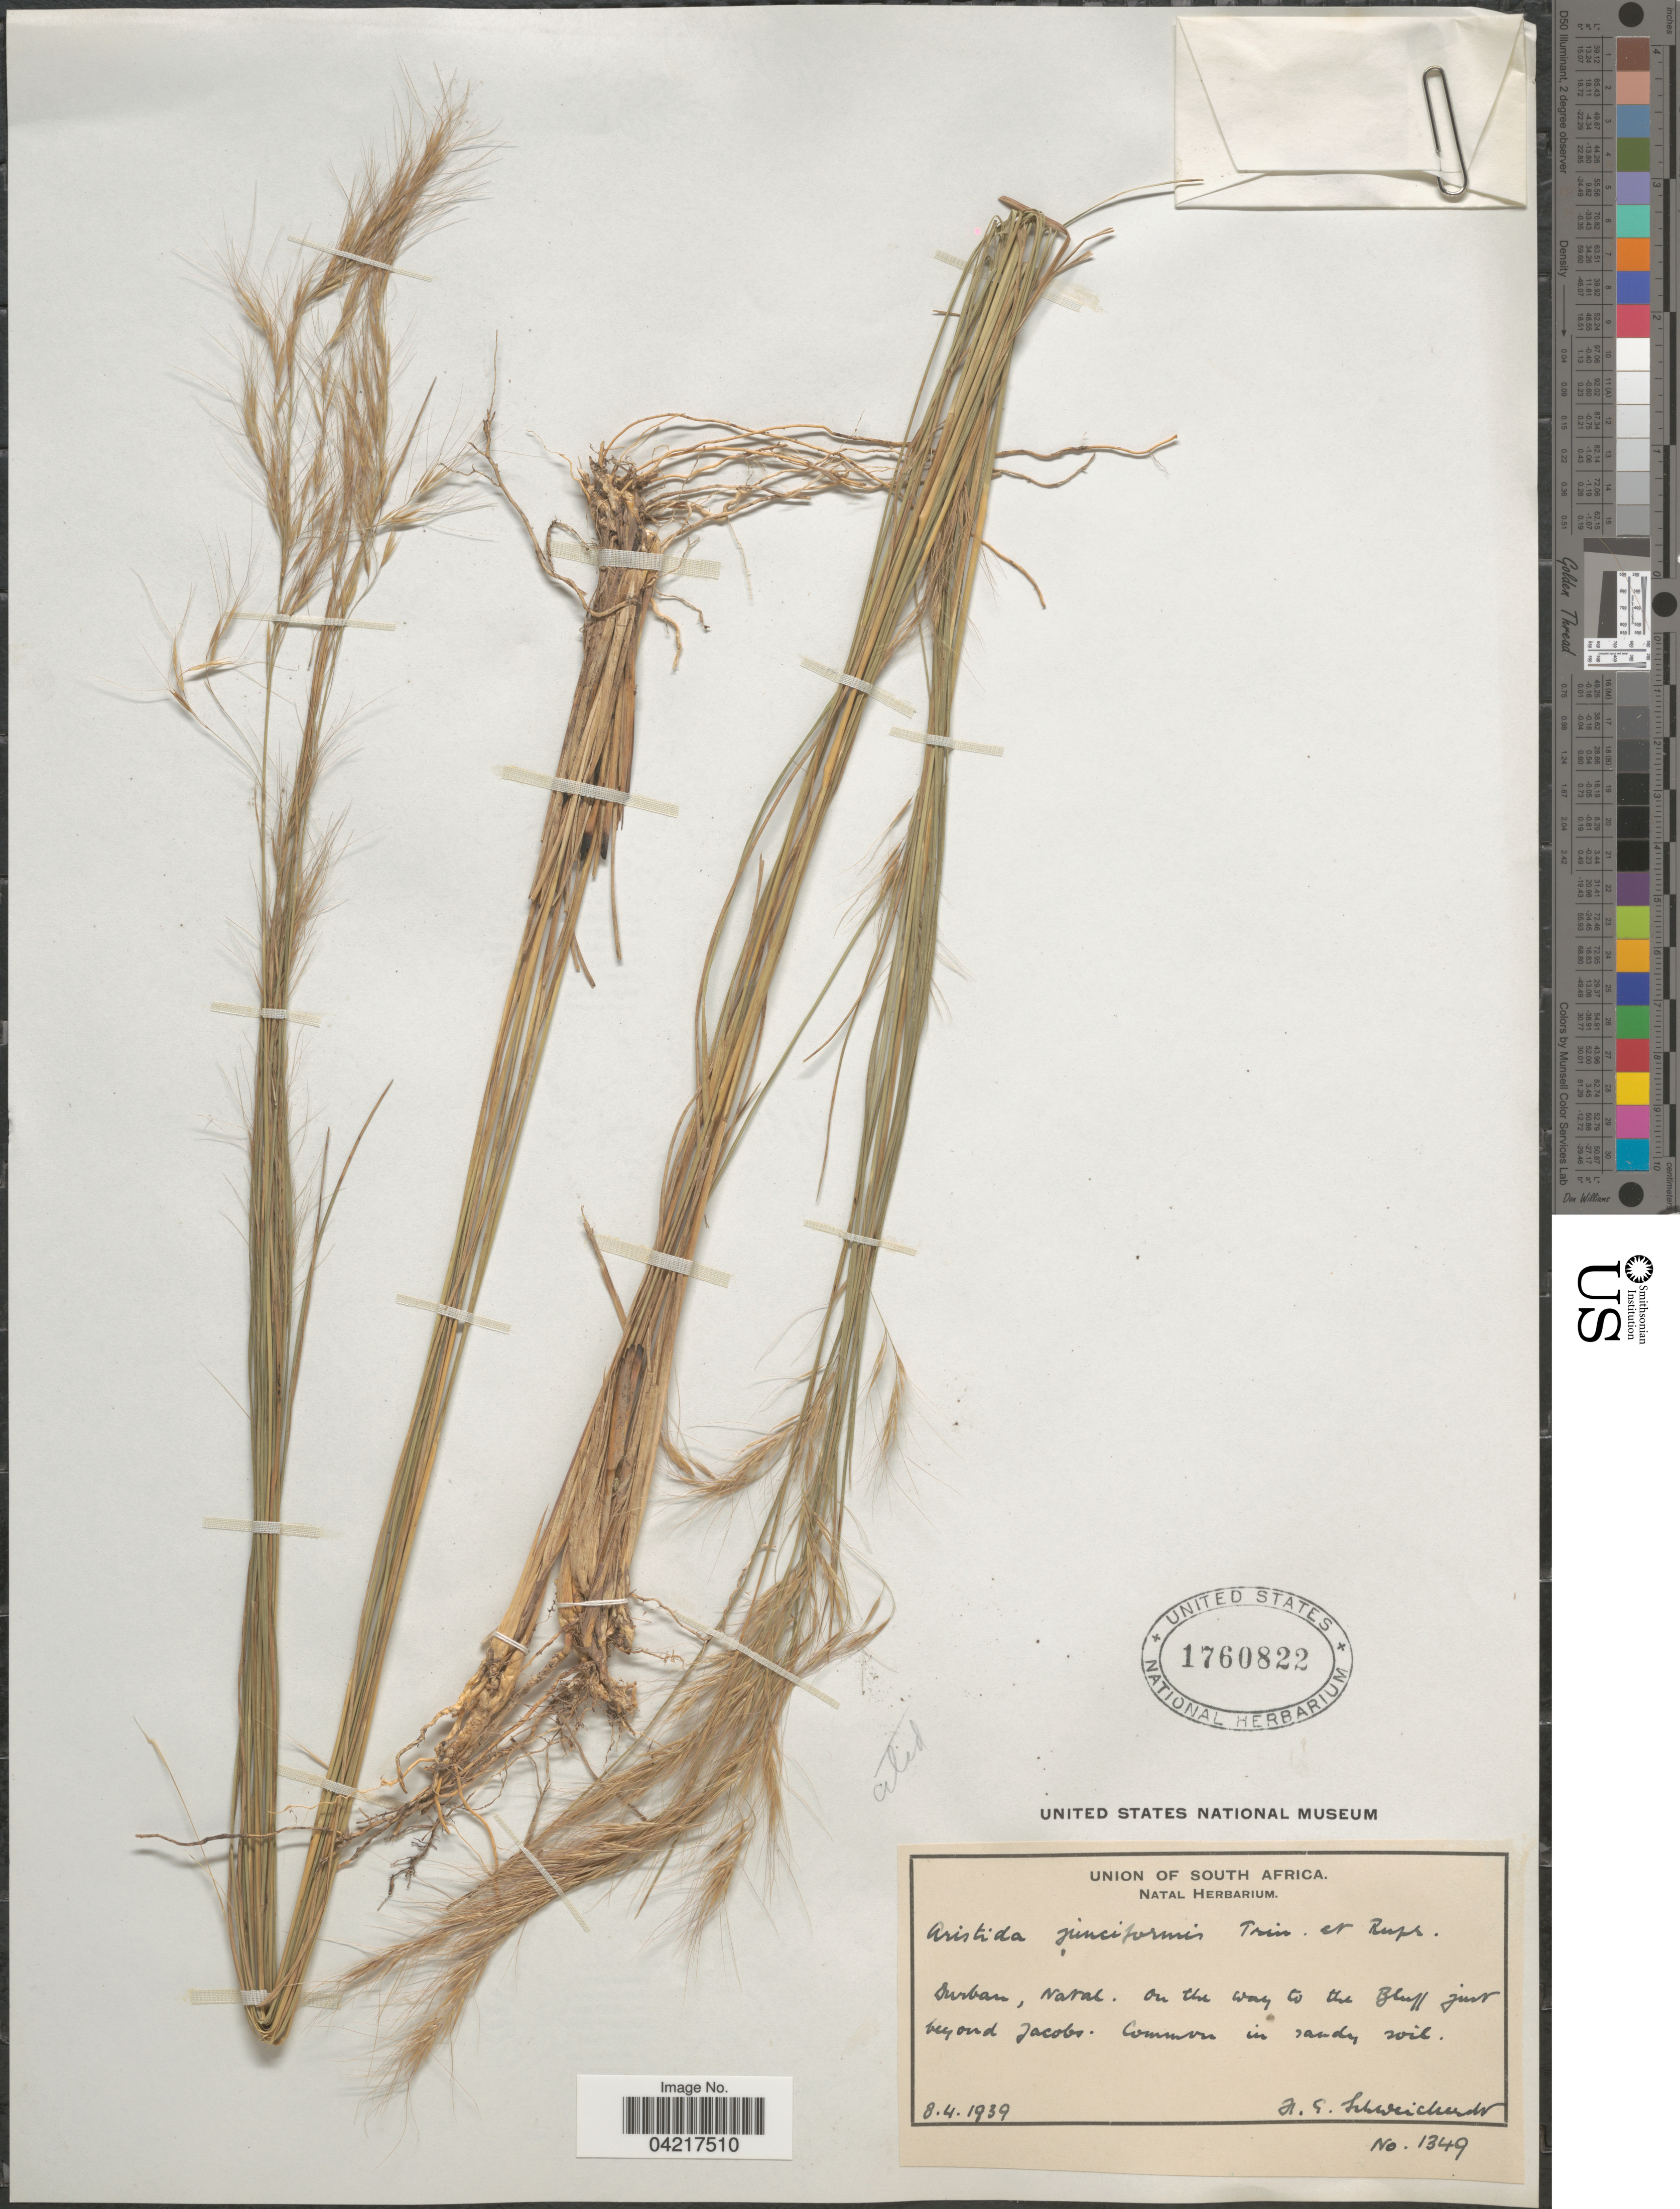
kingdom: Plantae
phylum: Tracheophyta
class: Liliopsida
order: Poales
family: Poaceae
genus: Aristida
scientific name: Aristida junciformis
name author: Trin. & Rupr.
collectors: H. Schweickerdt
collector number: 1349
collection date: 1939-04-08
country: South Africa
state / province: KwaZulu-Natal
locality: Union of South Africa. Durban, Natal. On the way to the Bluff just beyond Jacobs.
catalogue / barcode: US 1760822